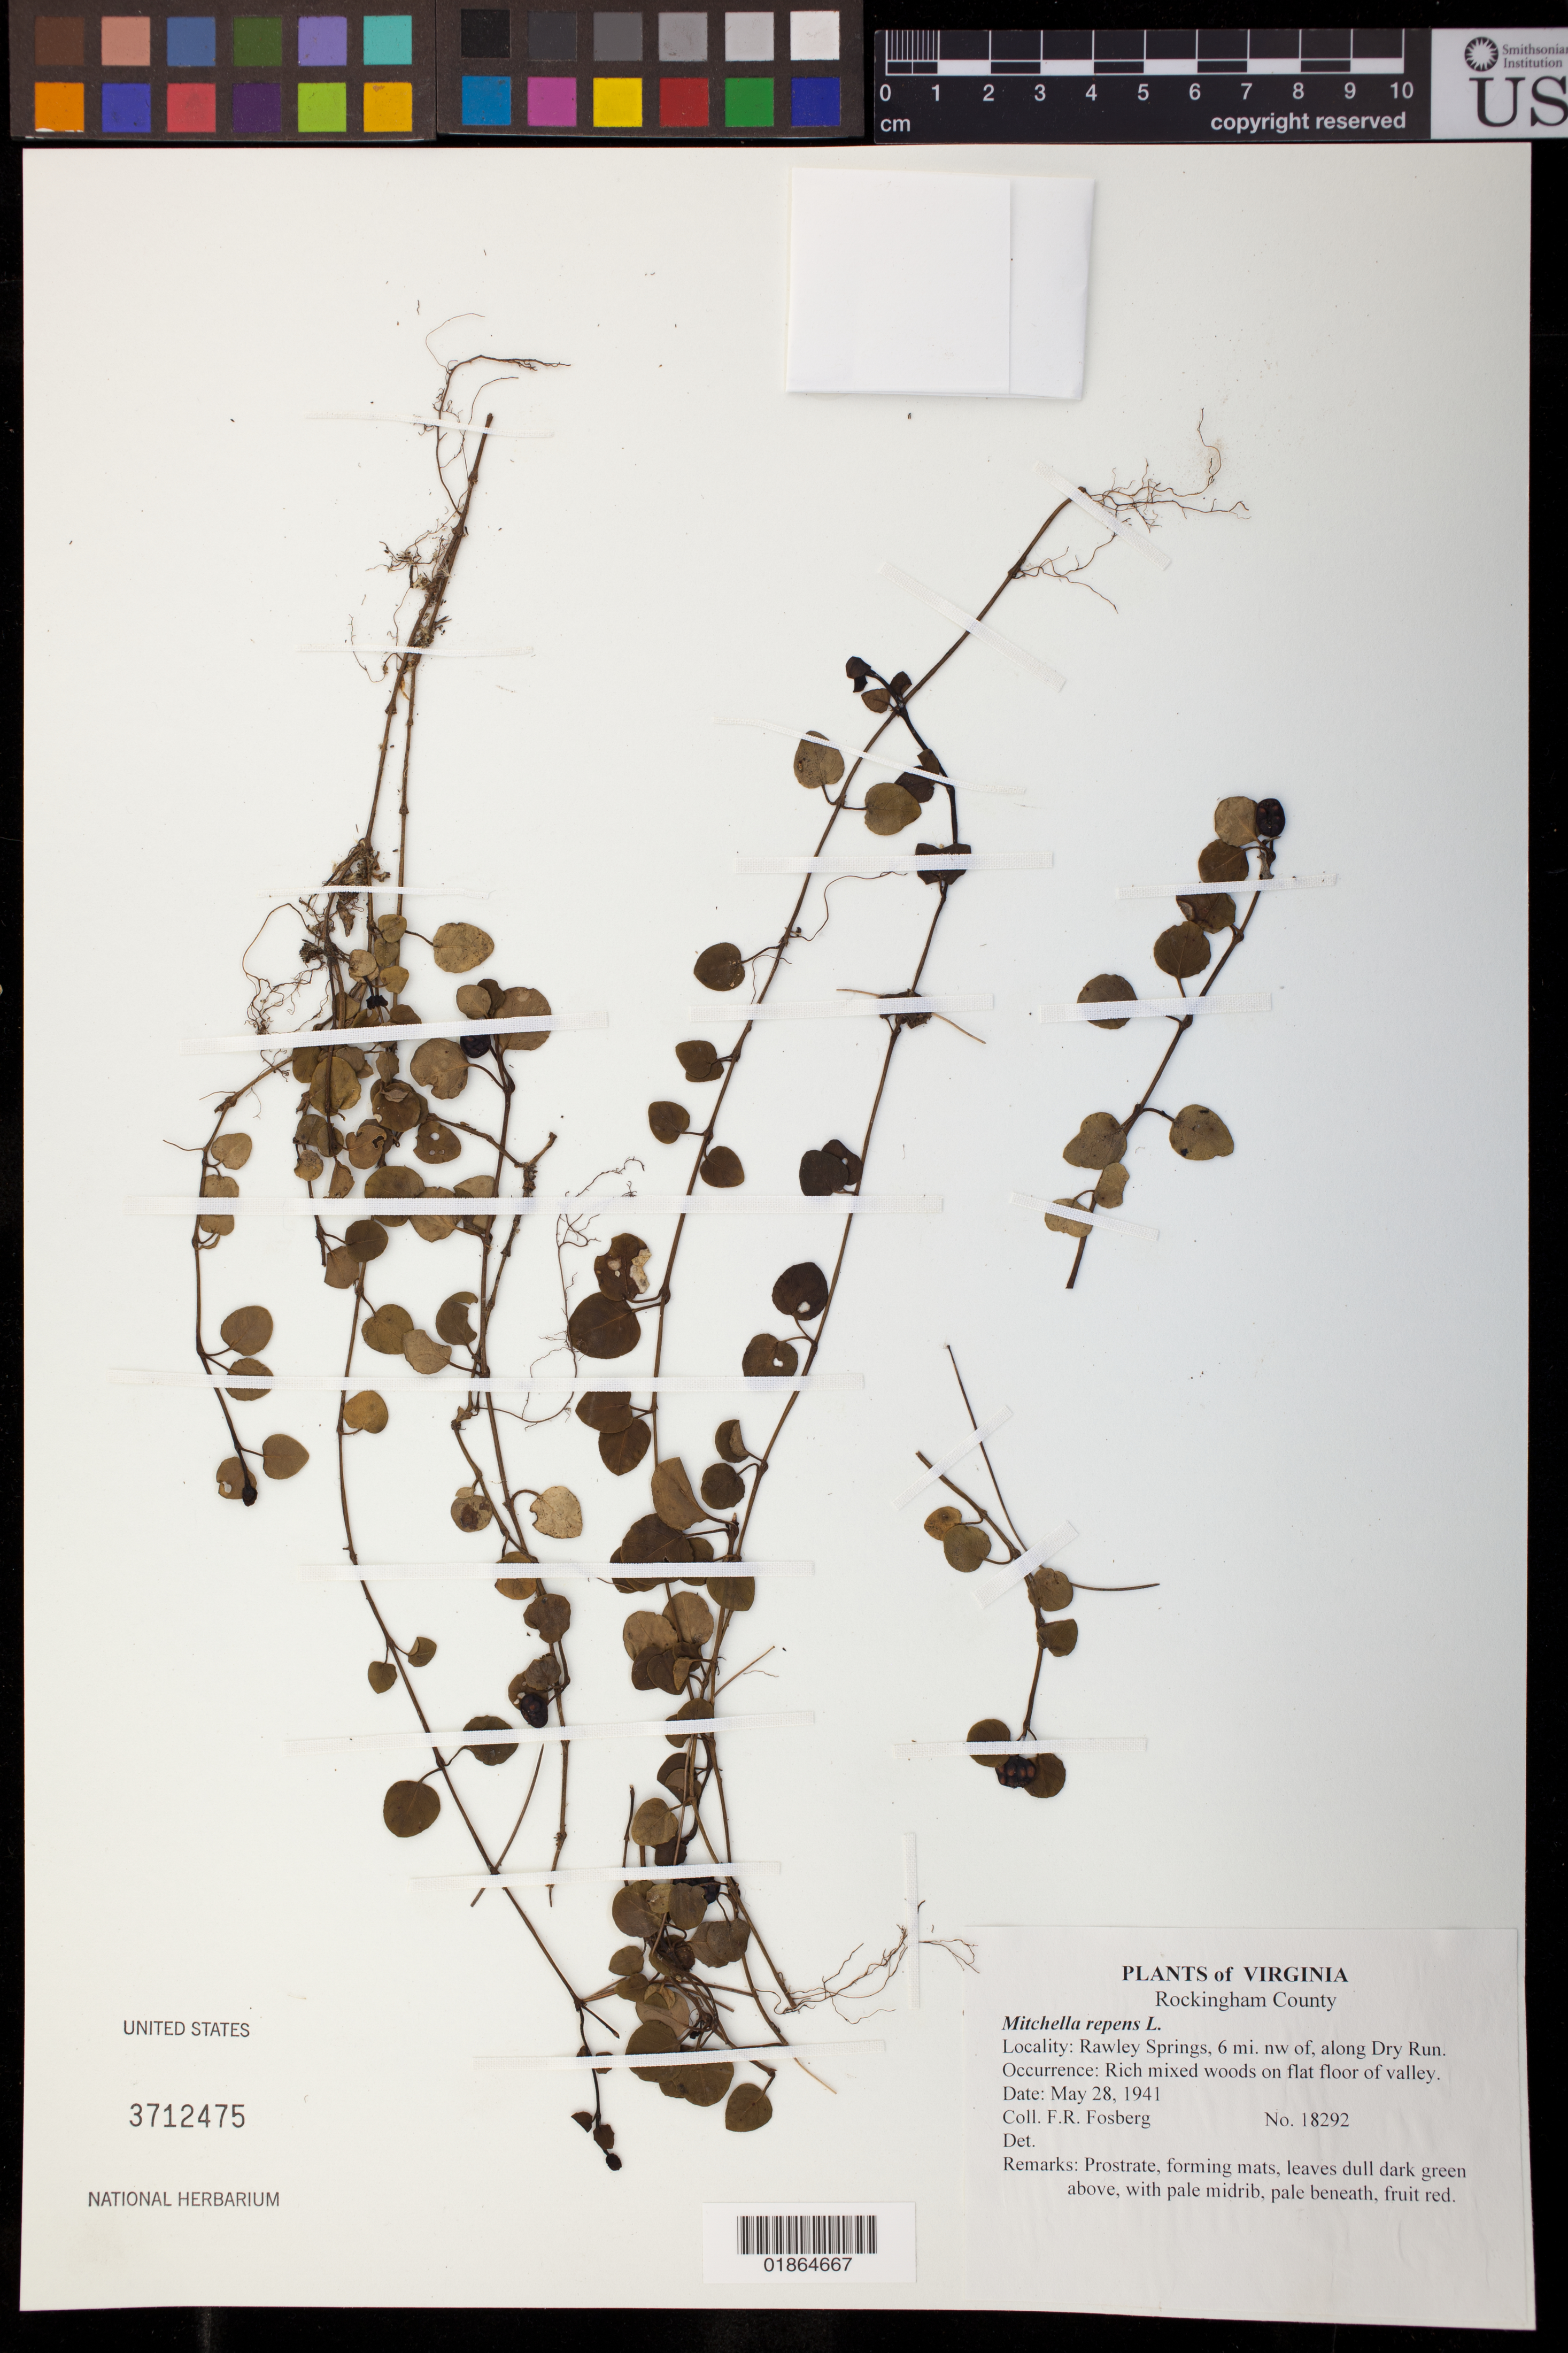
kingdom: Plantae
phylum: Tracheophyta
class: Magnoliopsida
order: Gentianales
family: Rubiaceae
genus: Mitchella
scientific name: Mitchella repens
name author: L.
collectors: F. R. Fosberg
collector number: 18292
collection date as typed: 28 May 1941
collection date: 1941-05-28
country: United States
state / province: Virginia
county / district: Rockingham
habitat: Rich mixed woods on flat floor of valley.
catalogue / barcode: US 3712475